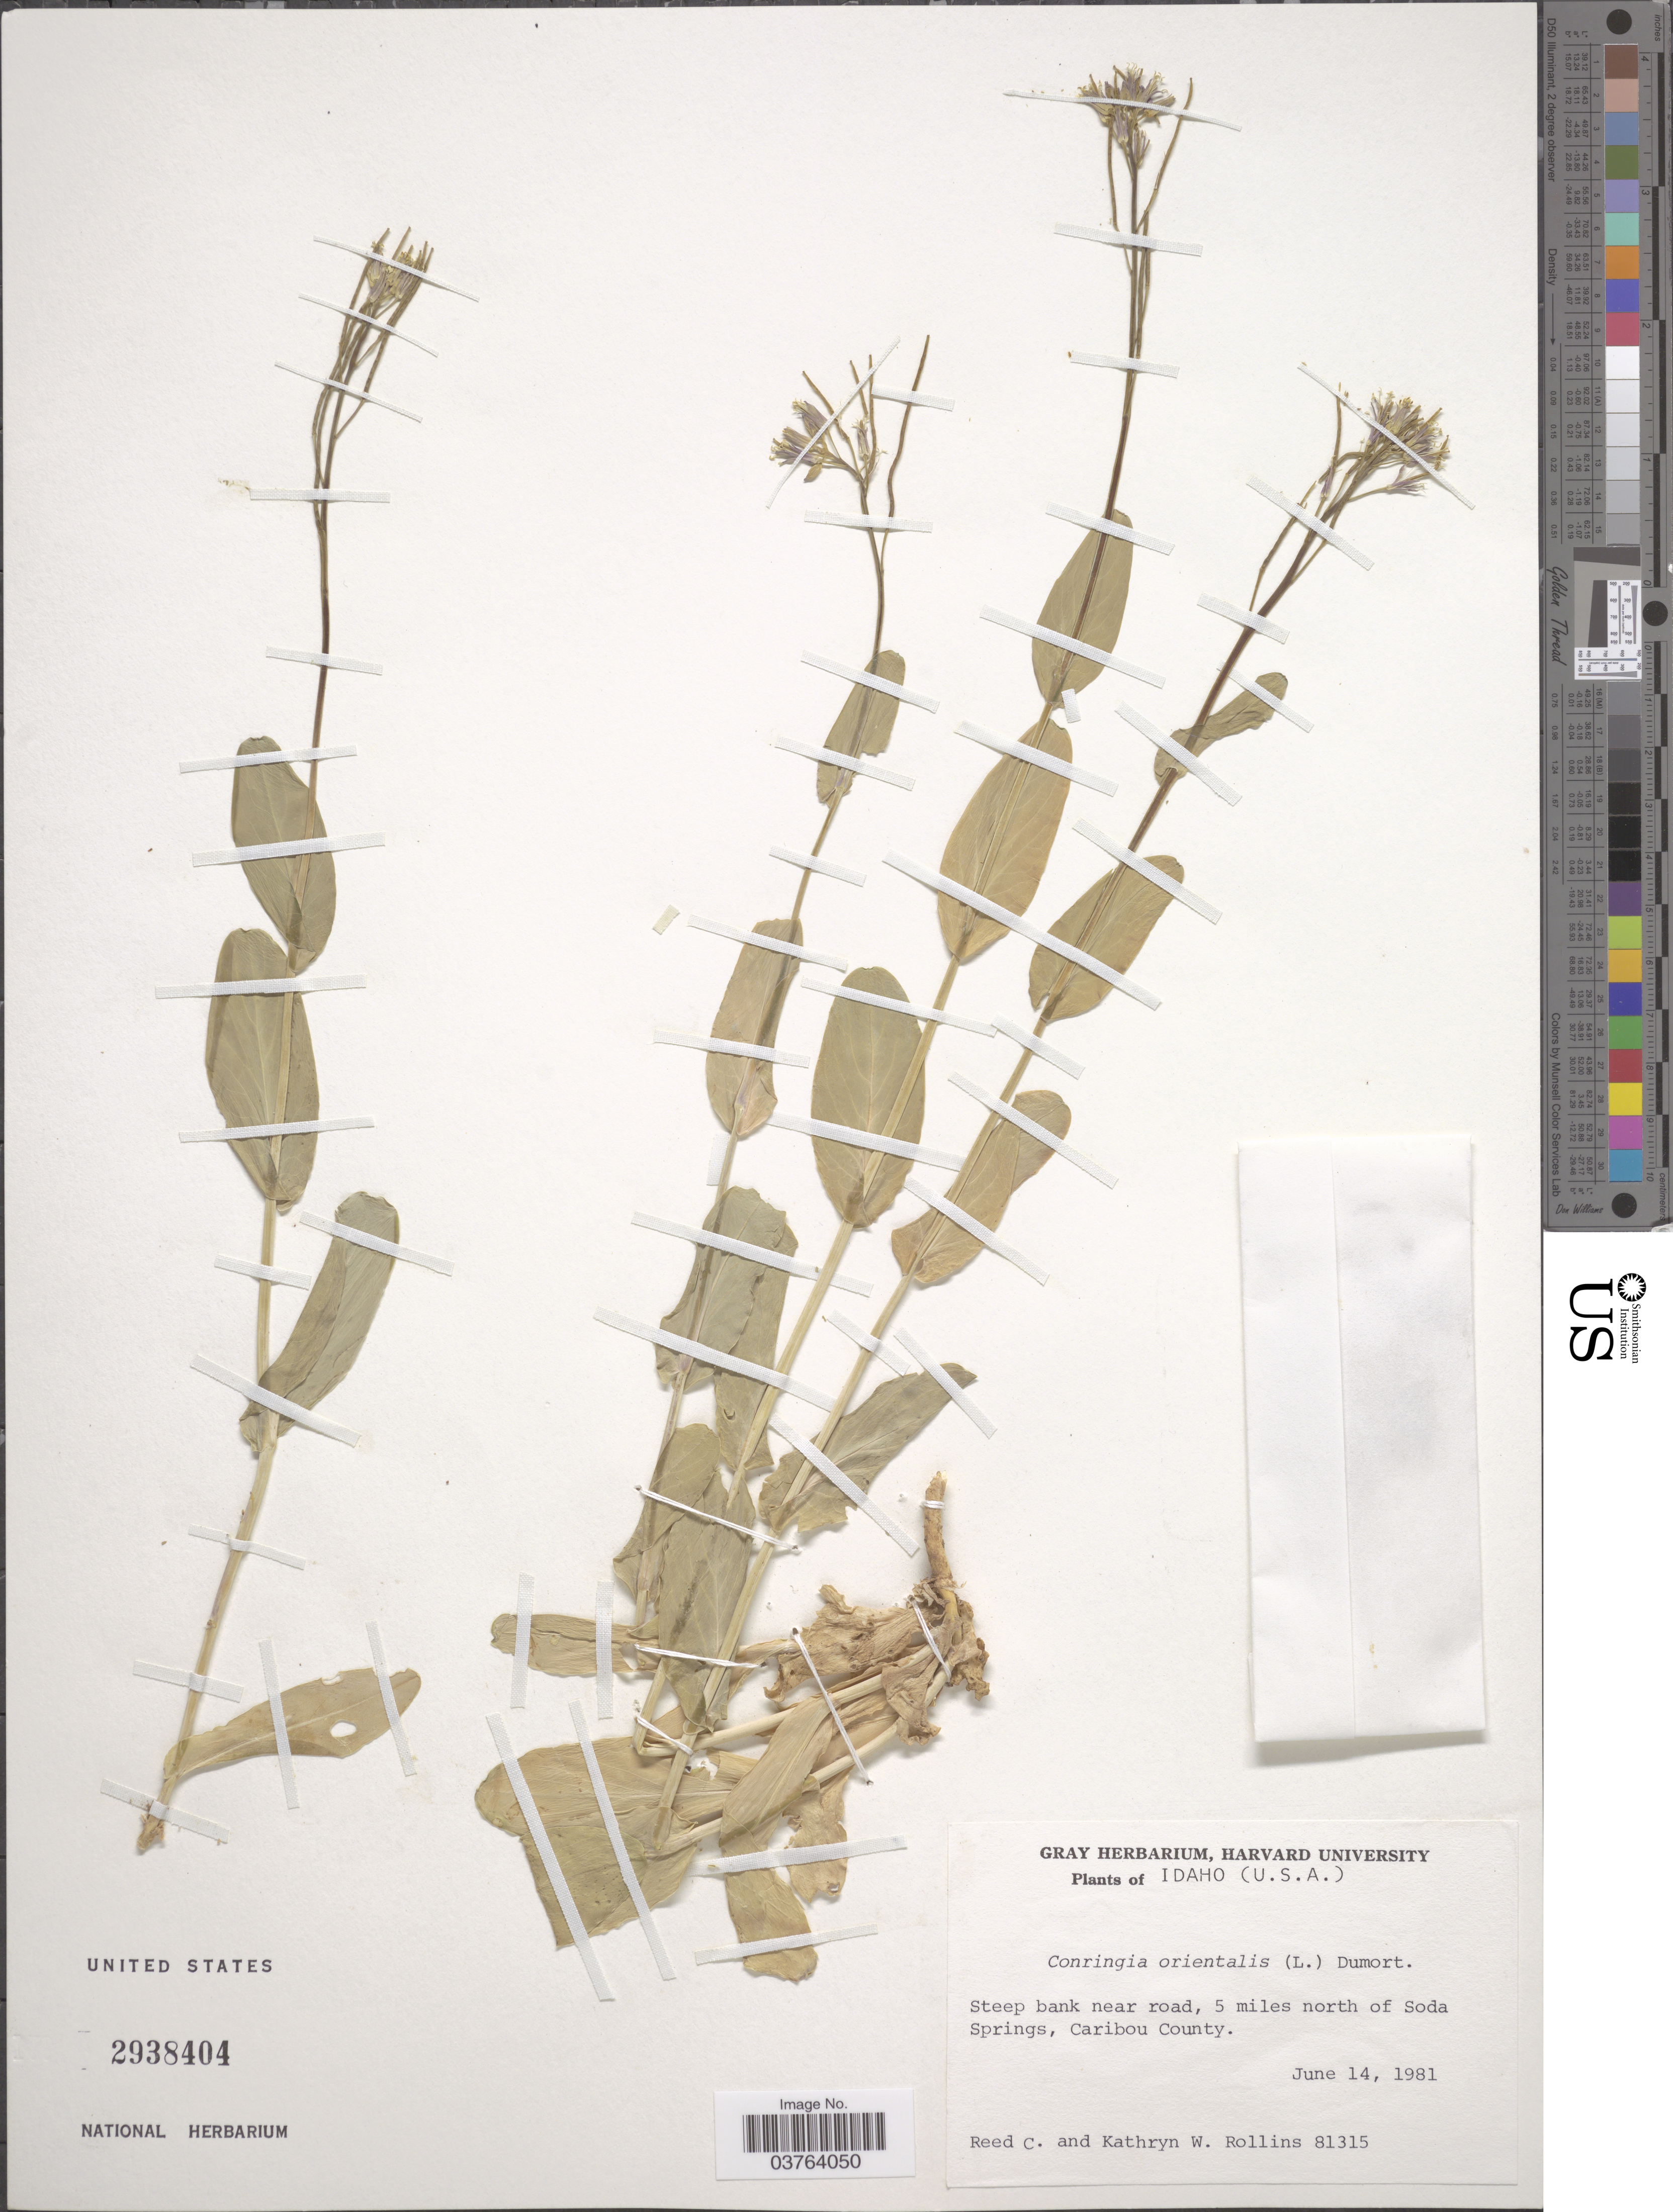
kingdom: Plantae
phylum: Tracheophyta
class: Magnoliopsida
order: Brassicales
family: Brassicaceae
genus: Conringia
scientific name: Conringia orientalis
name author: (L.) C. Presl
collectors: R. C. Rollins & K. W. Rollins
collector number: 81315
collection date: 1981-06-14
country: United States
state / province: Idaho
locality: Steep bank near road, 5 miles north of Soda Springs, Caribou County.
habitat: steep bank near road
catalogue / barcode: US 2938404